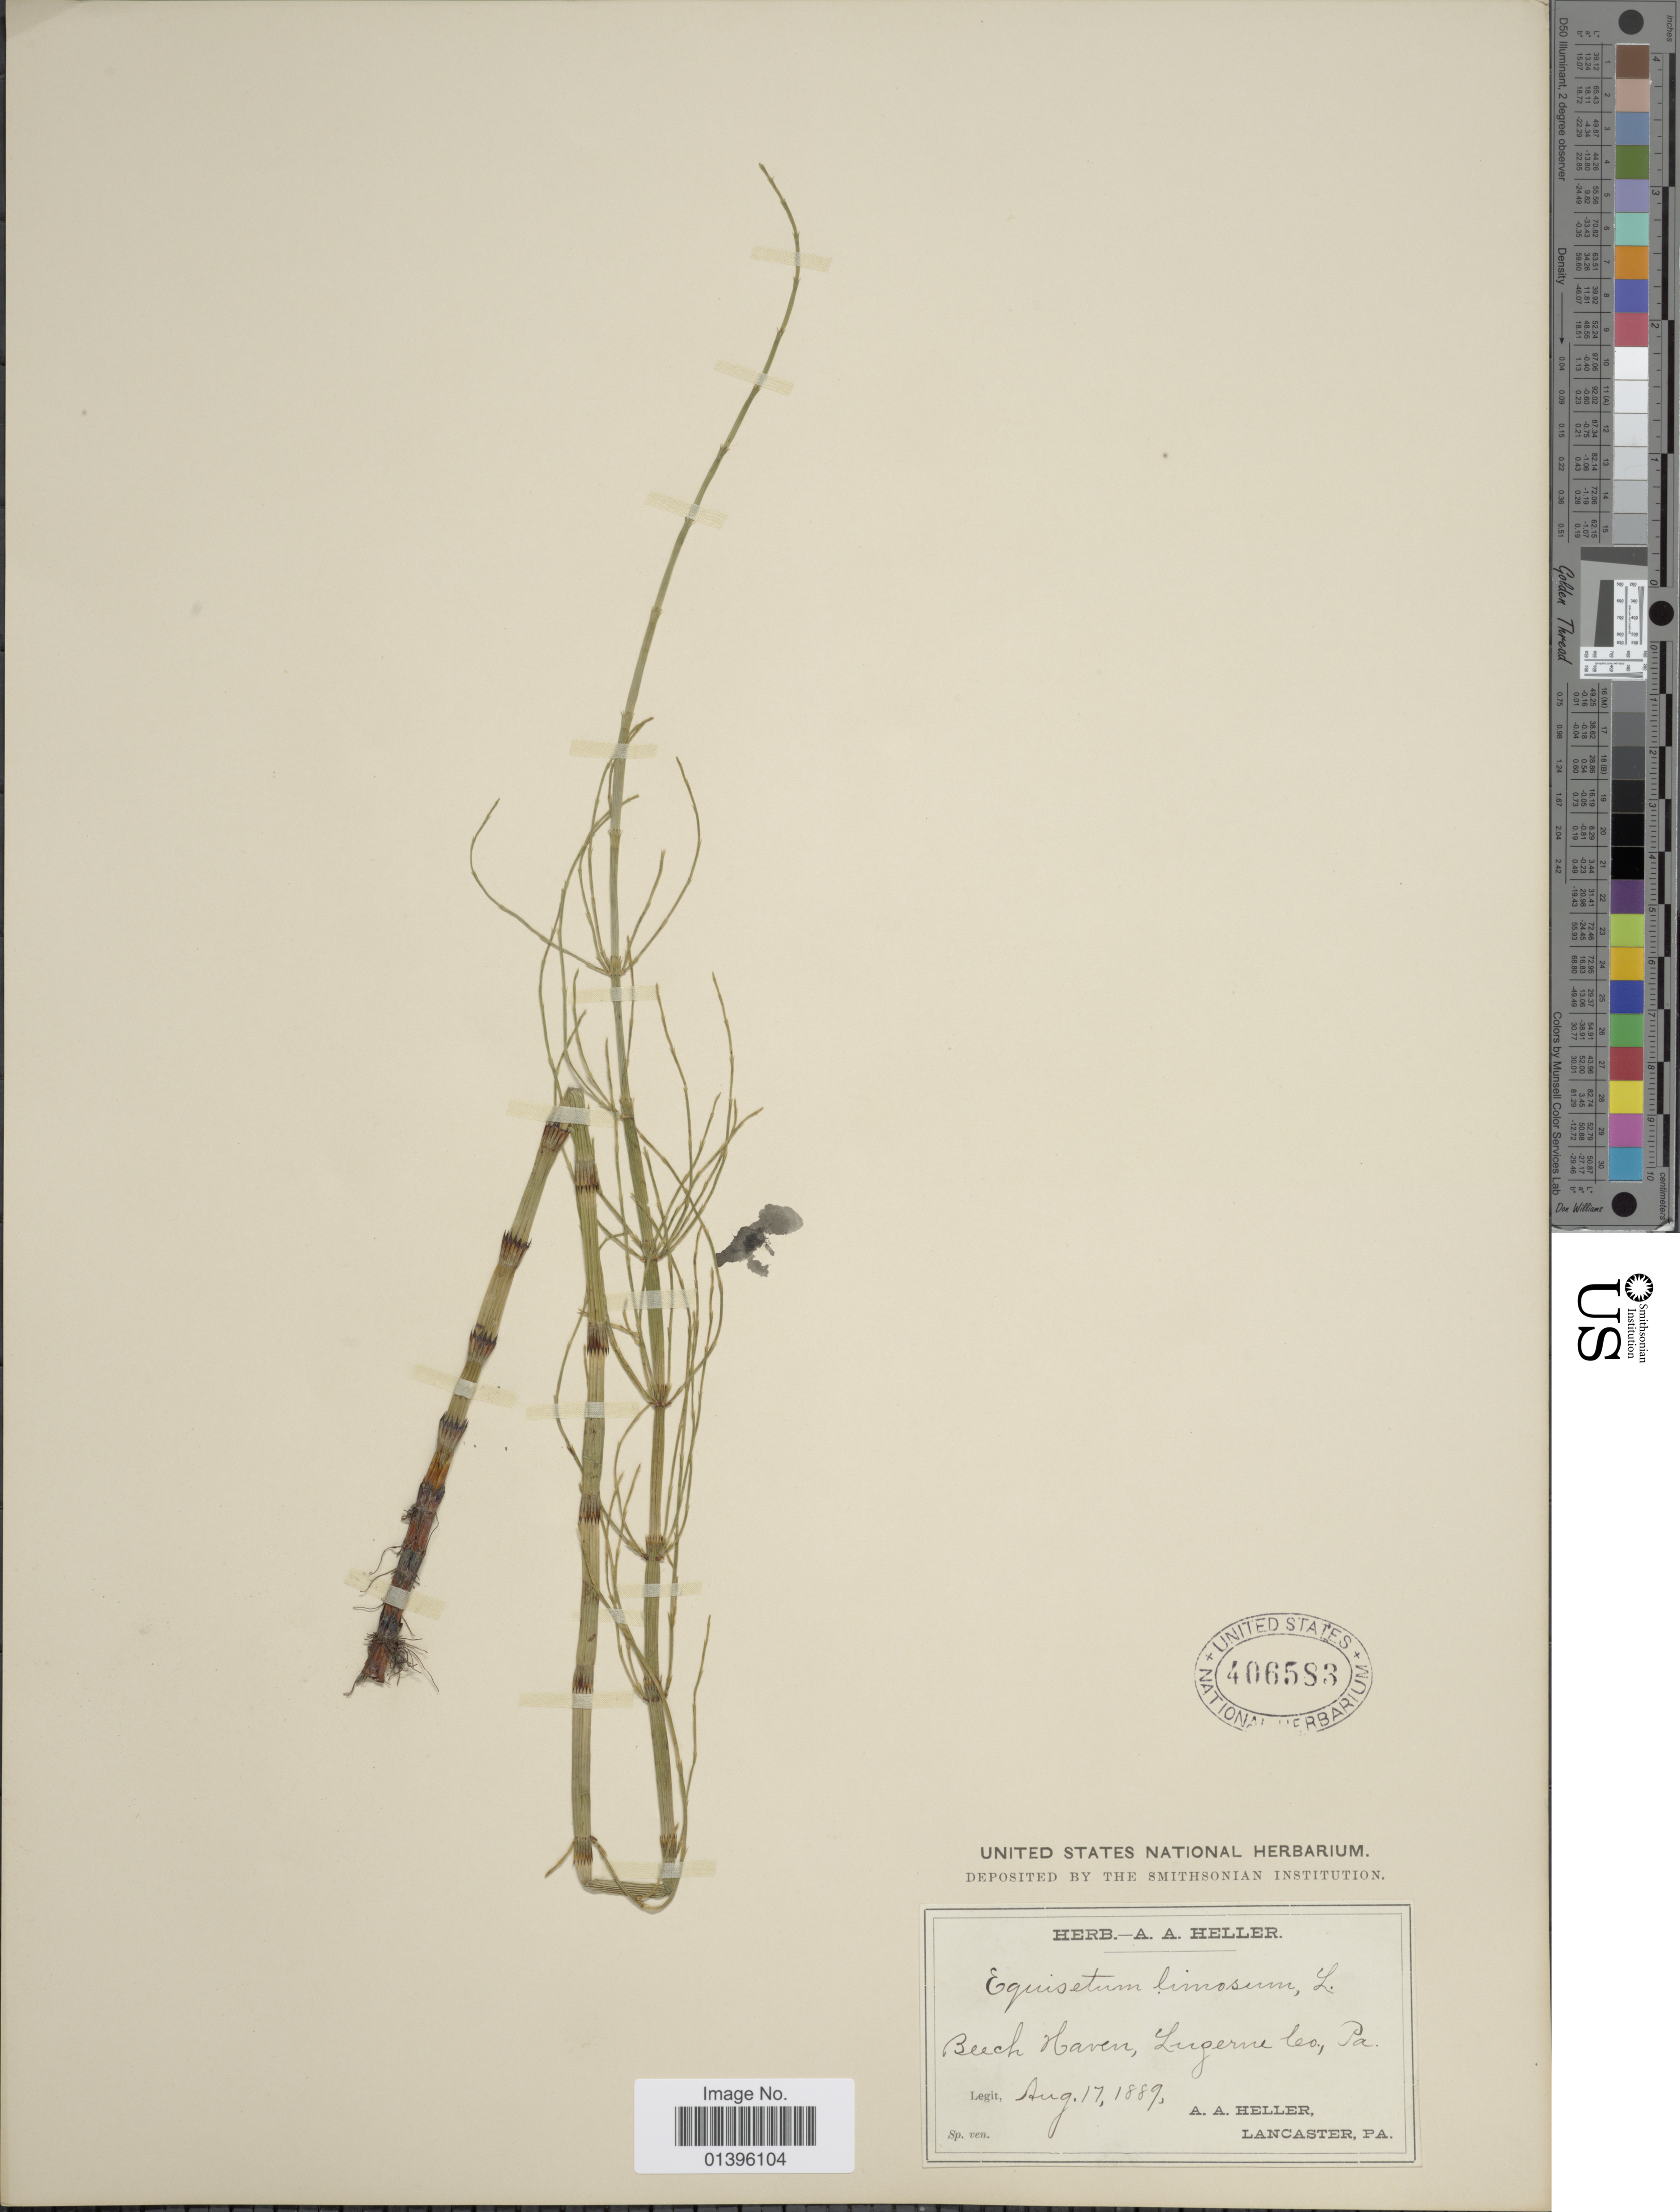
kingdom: Plantae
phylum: Tracheophyta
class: Polypodiopsida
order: Equisetales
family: Equisetaceae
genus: Equisetum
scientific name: Equisetum fluviatile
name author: L.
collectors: A. A. Heller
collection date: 1889-08-17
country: United States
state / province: Pennsylvania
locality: Beech Haven, Luzerne Co.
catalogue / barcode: US 406583